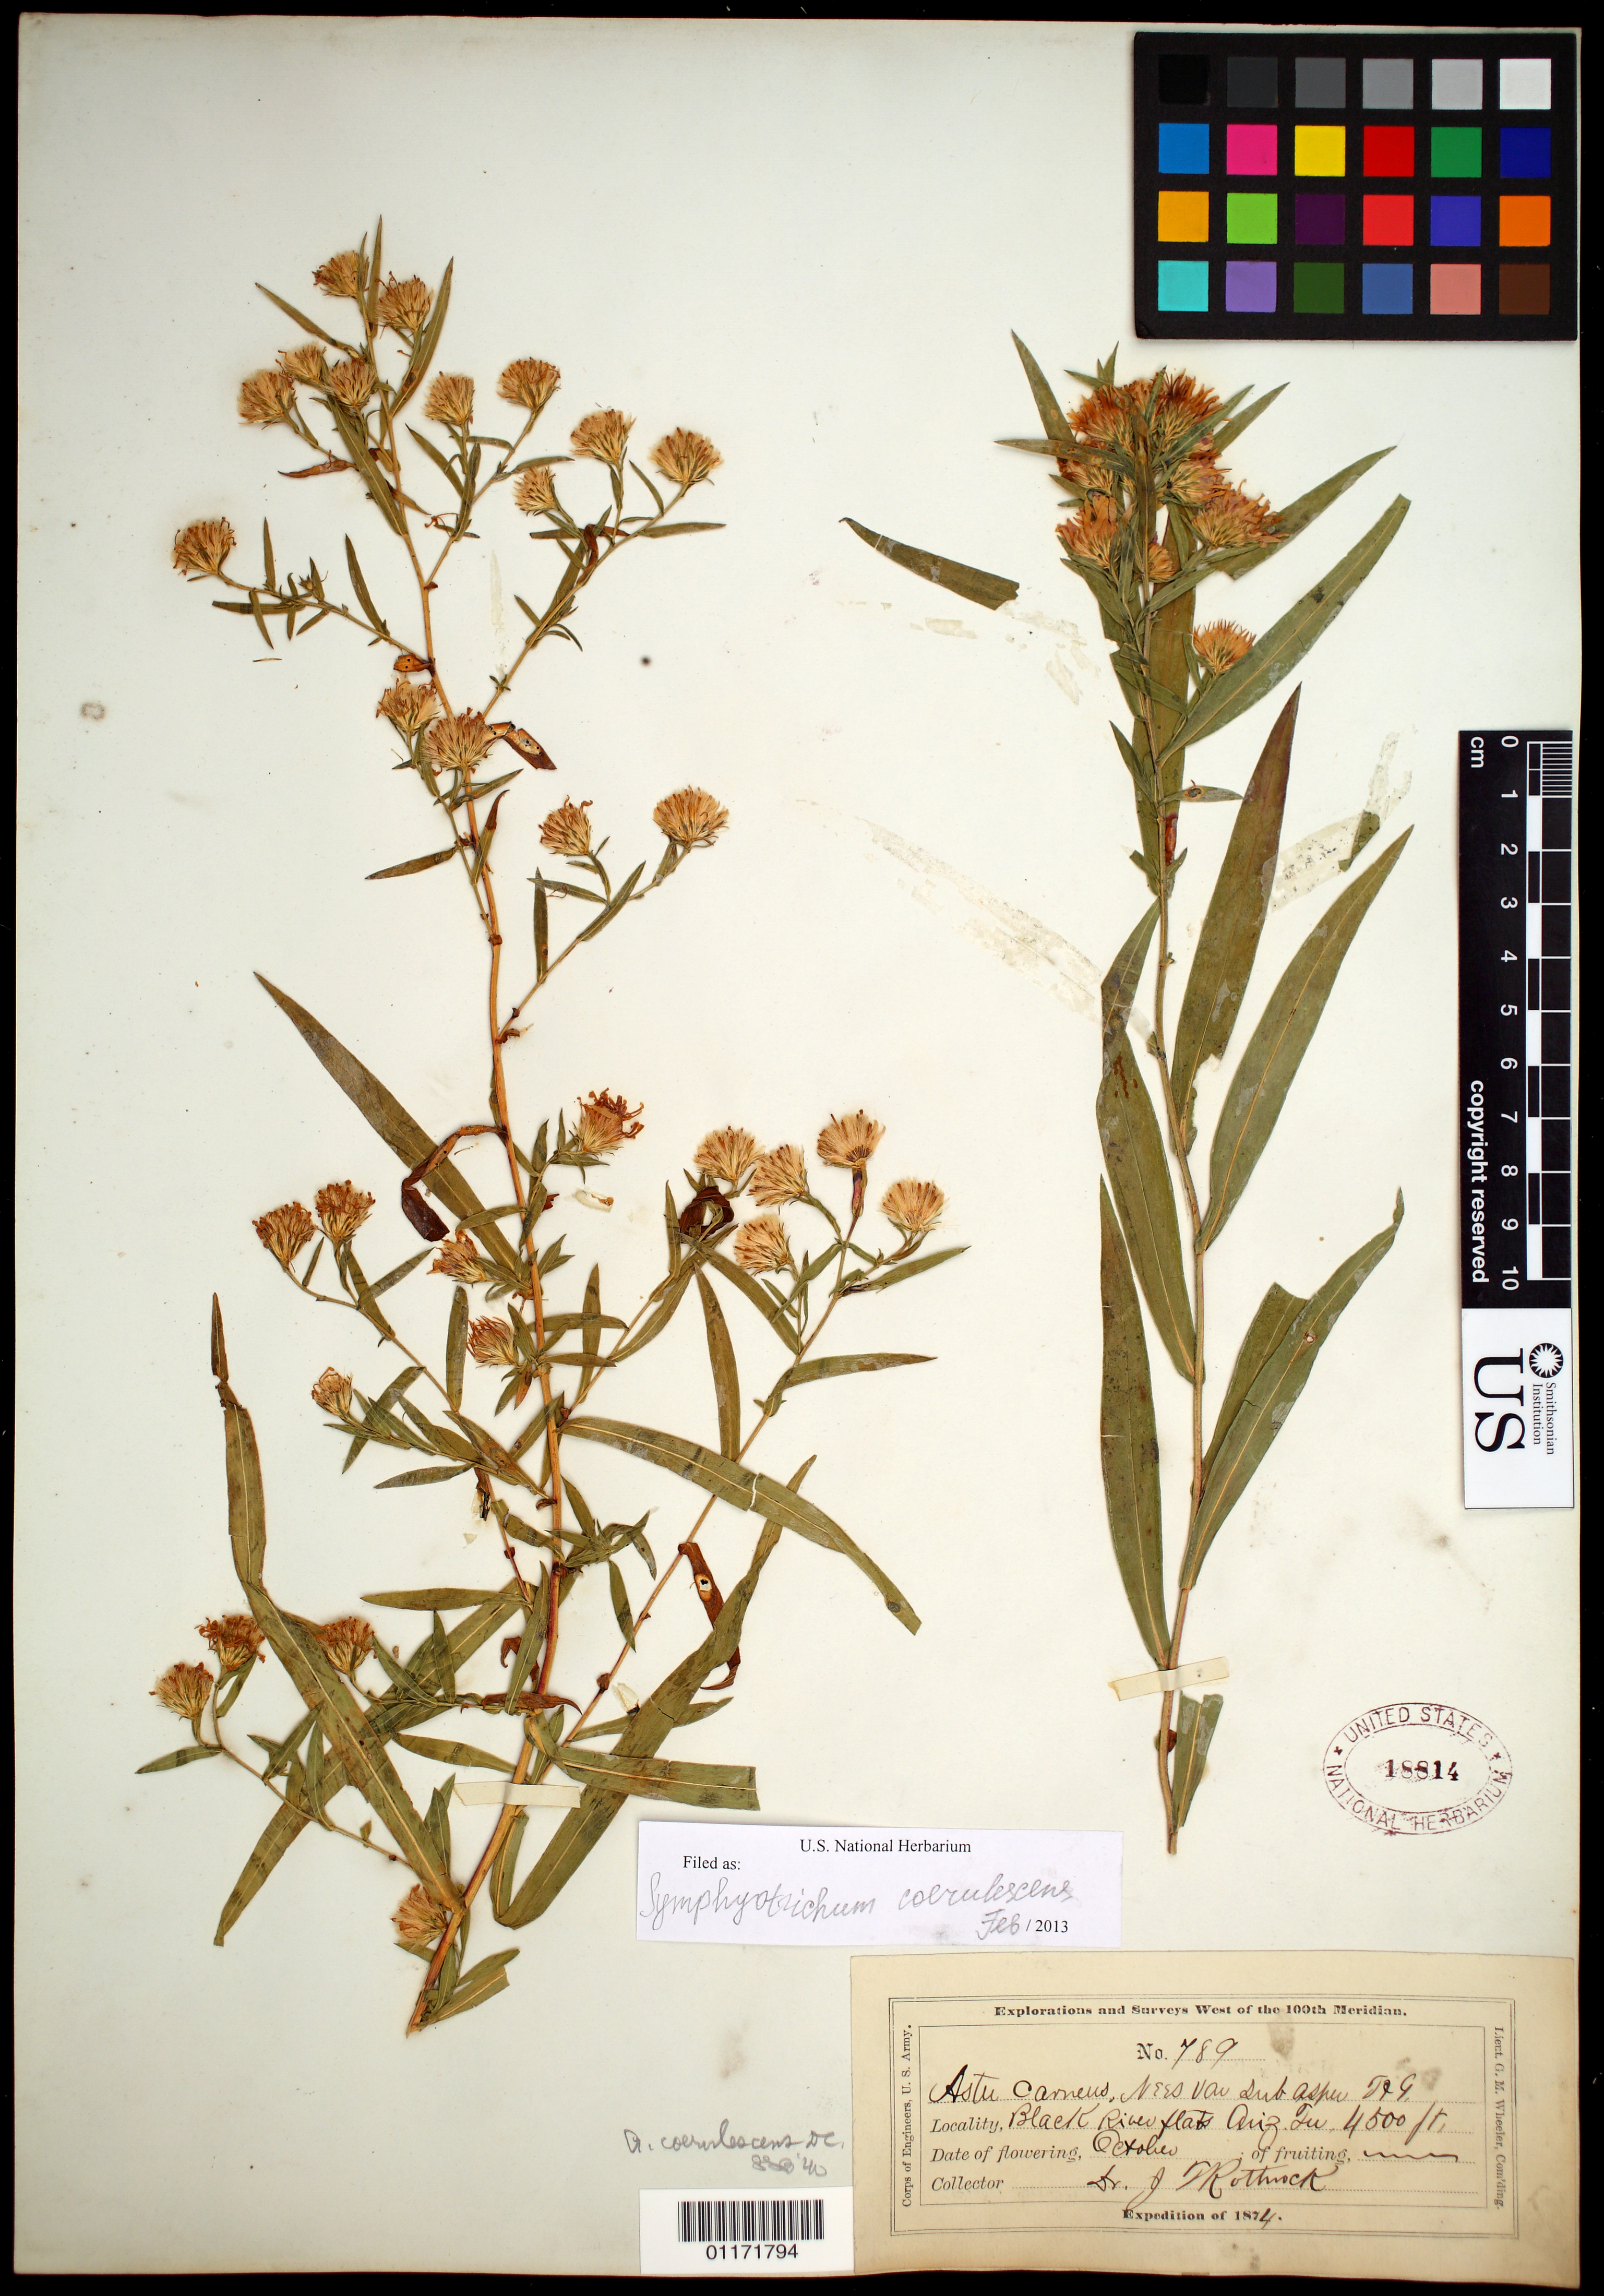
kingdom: Plantae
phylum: Tracheophyta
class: Magnoliopsida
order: Asterales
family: Asteraceae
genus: Symphyotrichum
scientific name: Symphyotrichum lanceolatum var. hesperium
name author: (A. Gray) G.L. Nesom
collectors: J. T. Rothrock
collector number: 789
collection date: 1874-10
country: United States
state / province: Arizona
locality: Black River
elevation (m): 1372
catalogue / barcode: US 18814